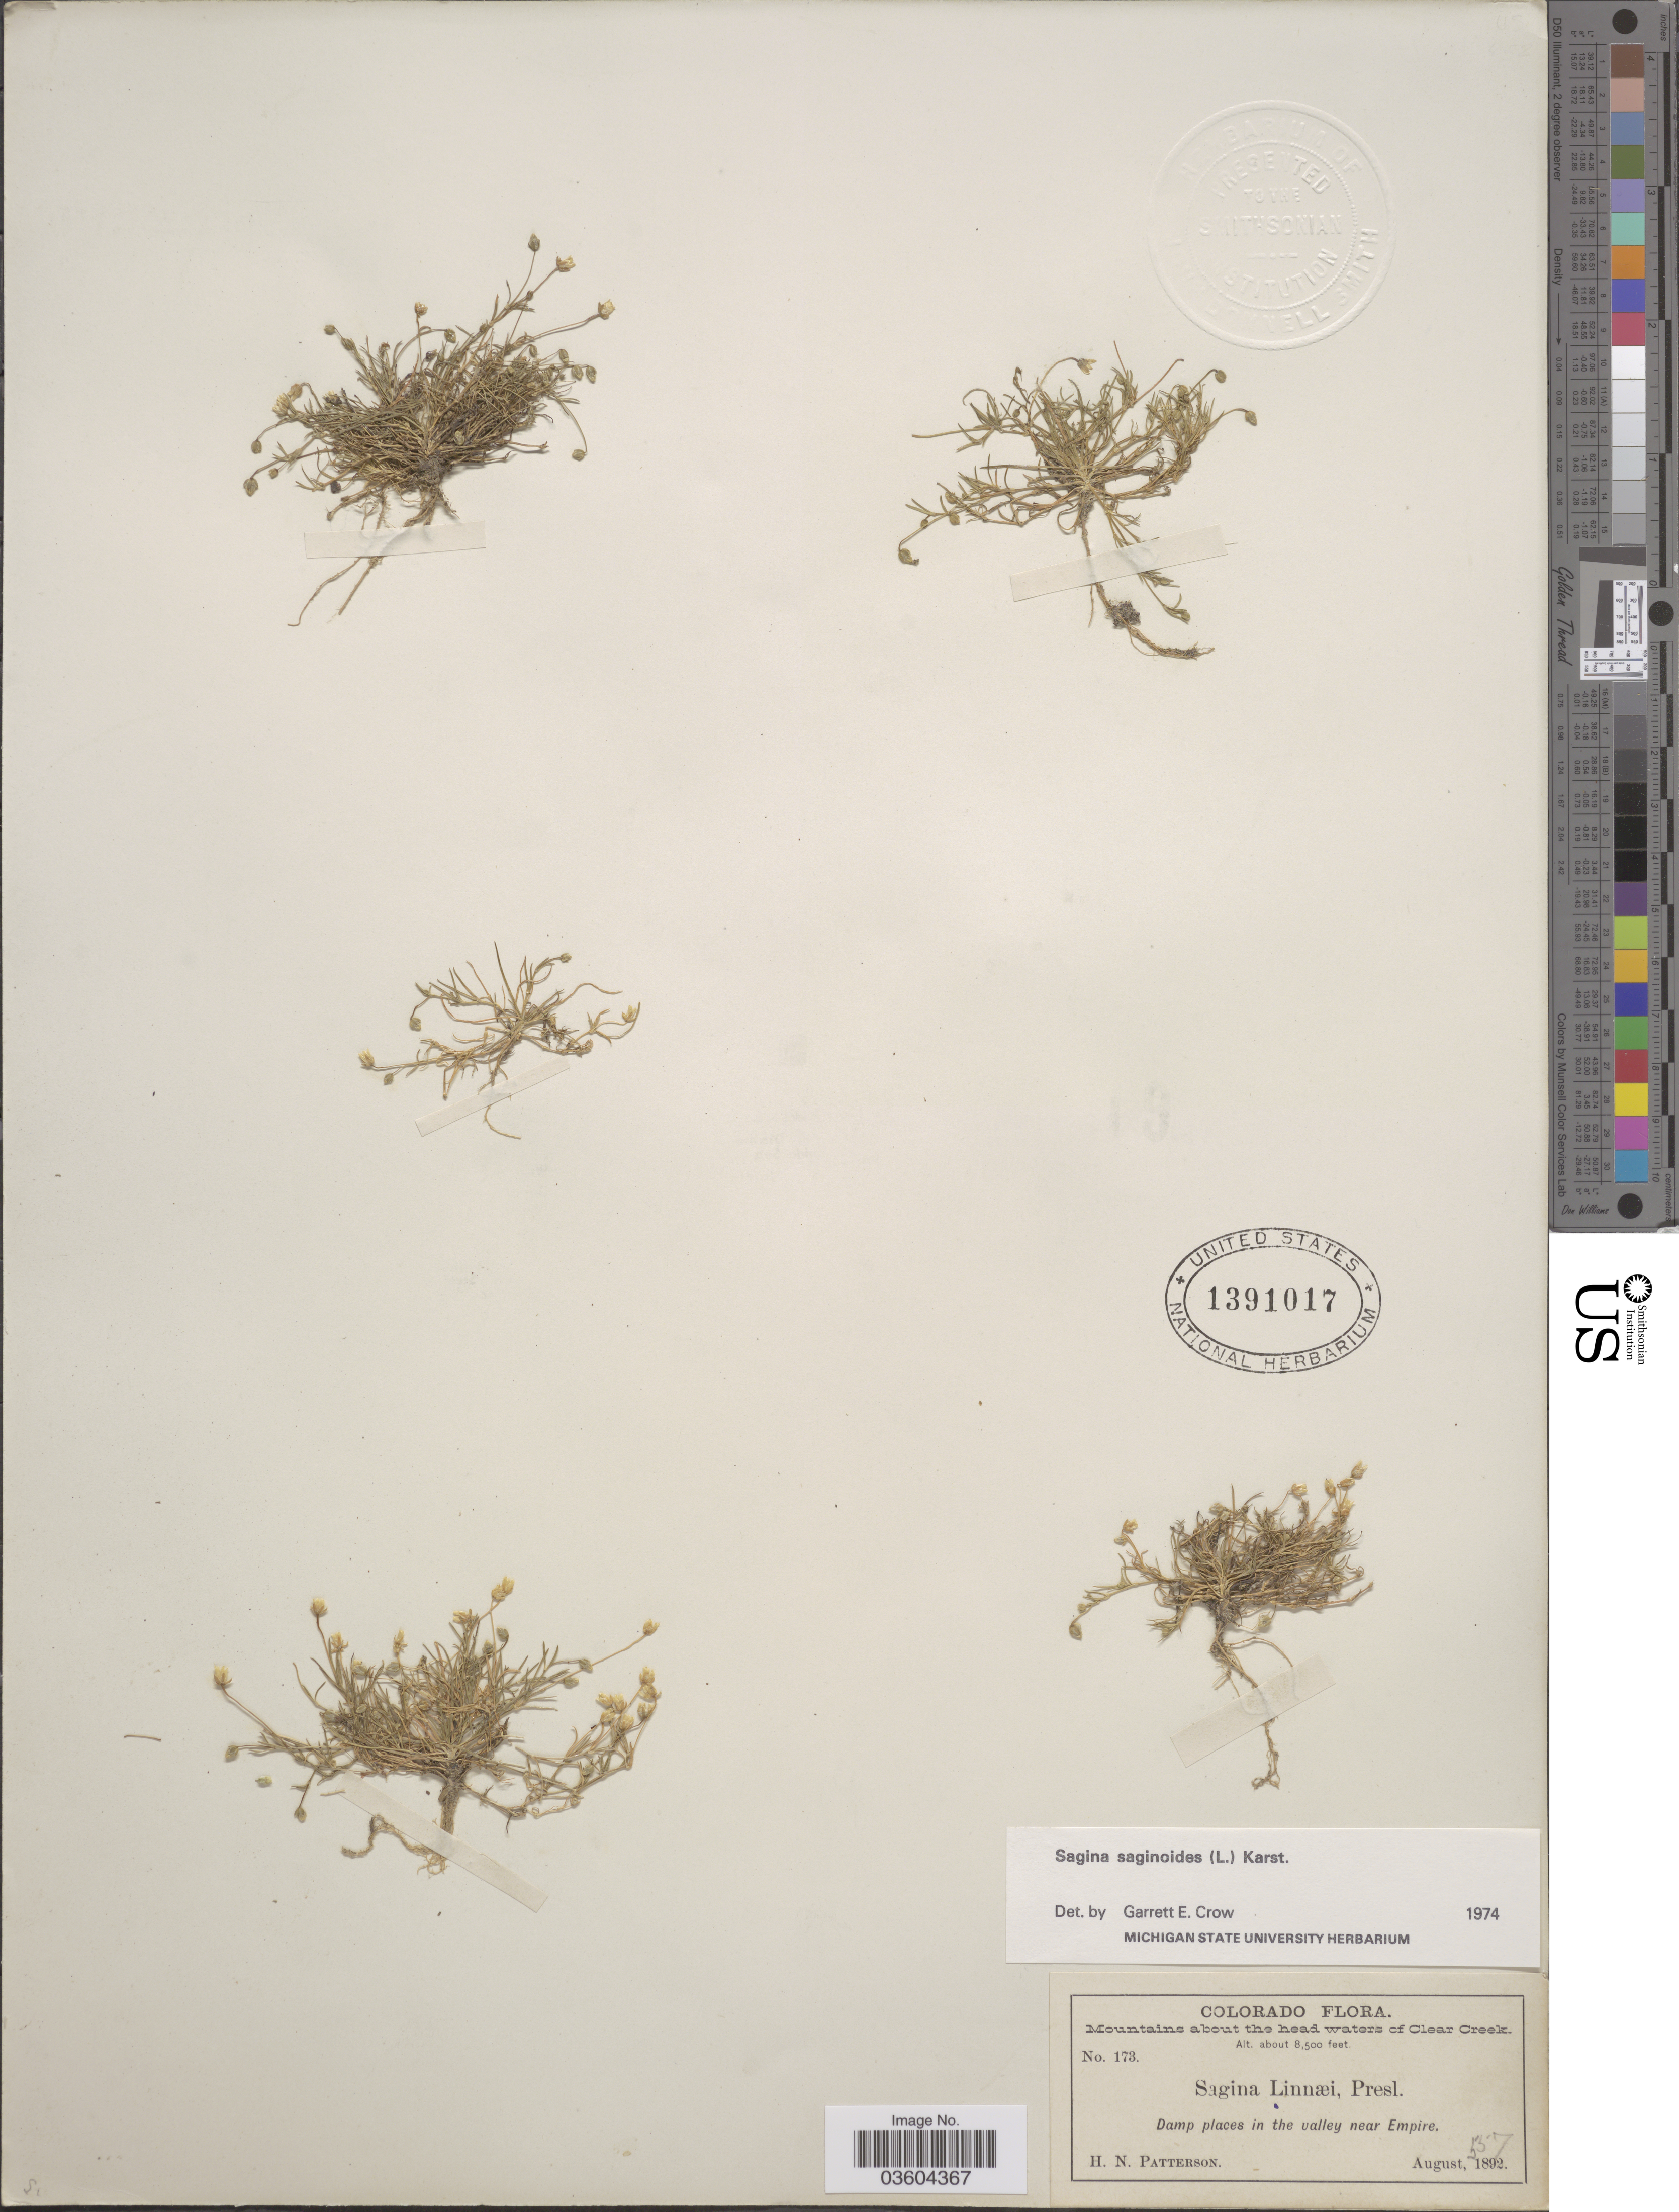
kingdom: Plantae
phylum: Tracheophyta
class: Magnoliopsida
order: Caryophyllales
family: Caryophyllaceae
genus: Sagina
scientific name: Sagina saginoides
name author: (L.) H. Karst.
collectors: H. N. Patterson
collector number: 173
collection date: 1892-08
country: United States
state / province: Colorado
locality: Mountains about the head waters of Clear Creek. Damp places in the valley near Empire.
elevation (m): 2591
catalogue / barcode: US 1391017